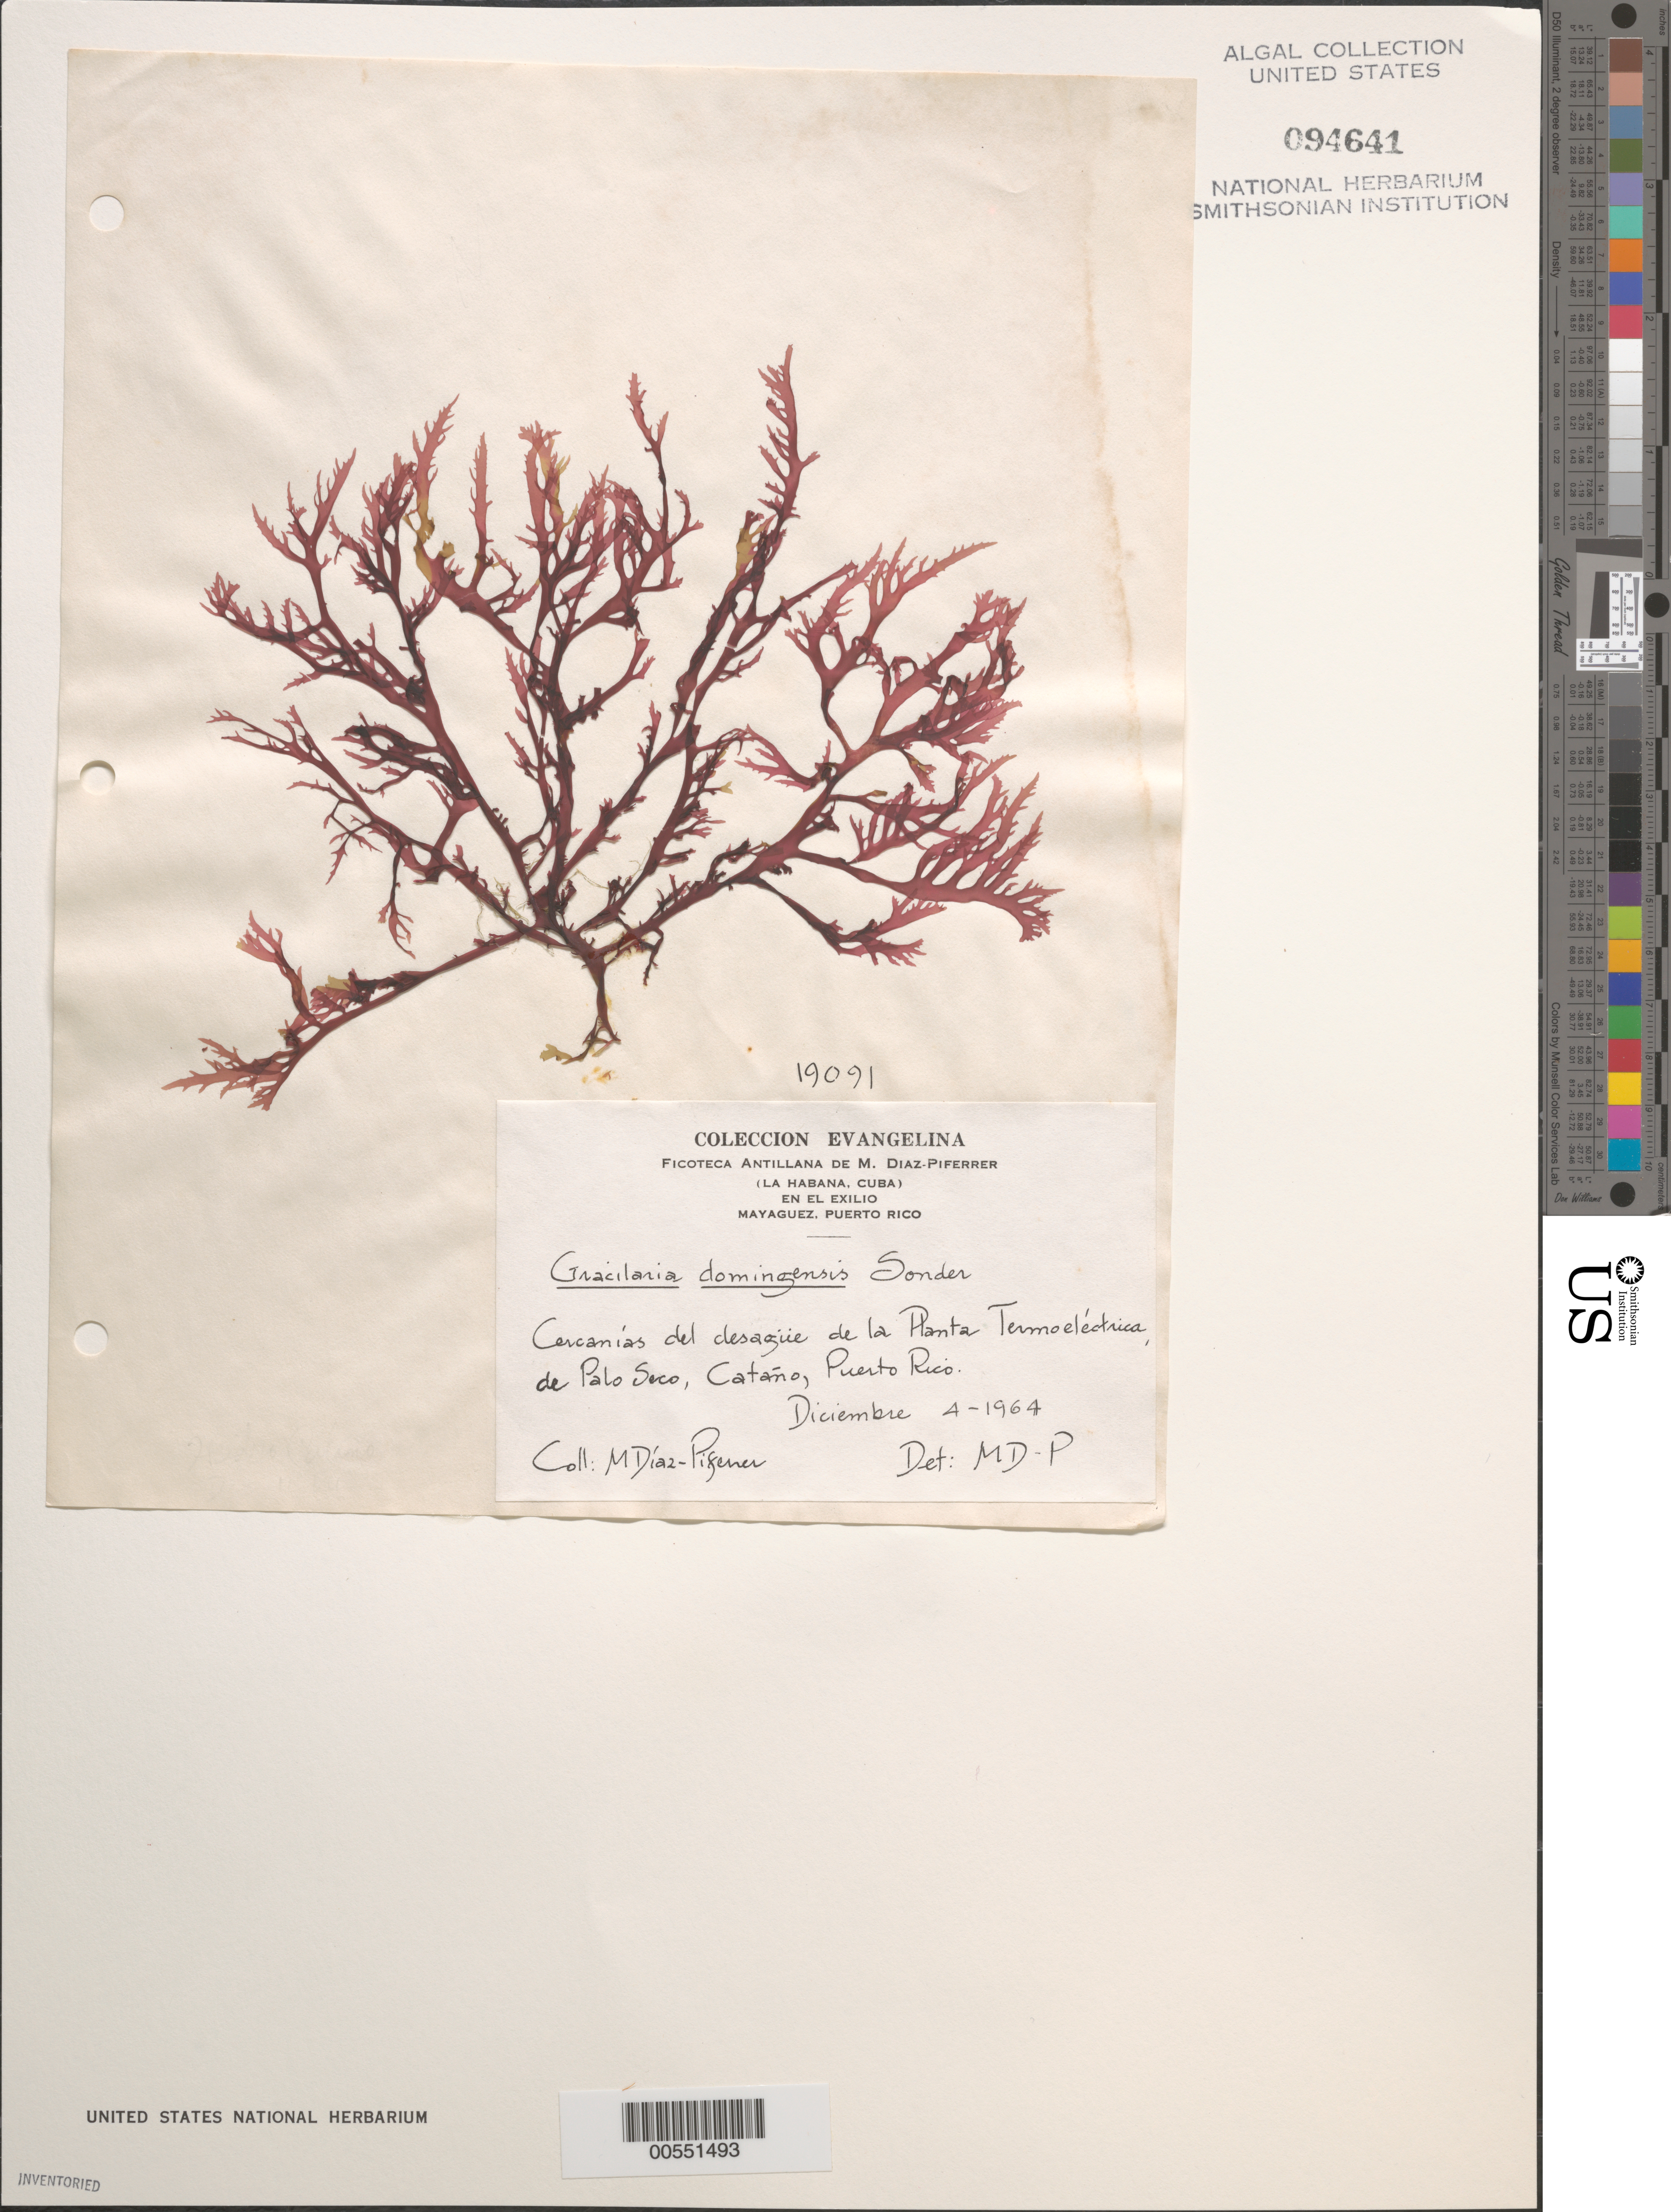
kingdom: Plantae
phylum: Rhodophyta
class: Florideophyceae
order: Gracilariales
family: Gracilariaceae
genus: Gracilaria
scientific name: Gracilaria domingensis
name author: (Kütz.) O.G. Sond. in Dickie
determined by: Diaz-Piferrer, M.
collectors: M. Diaz-Piferrer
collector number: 19091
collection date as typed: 04 Dec 1964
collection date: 1964-12-04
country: Puerto Rico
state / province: Catano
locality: Palo seco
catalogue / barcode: US 94641